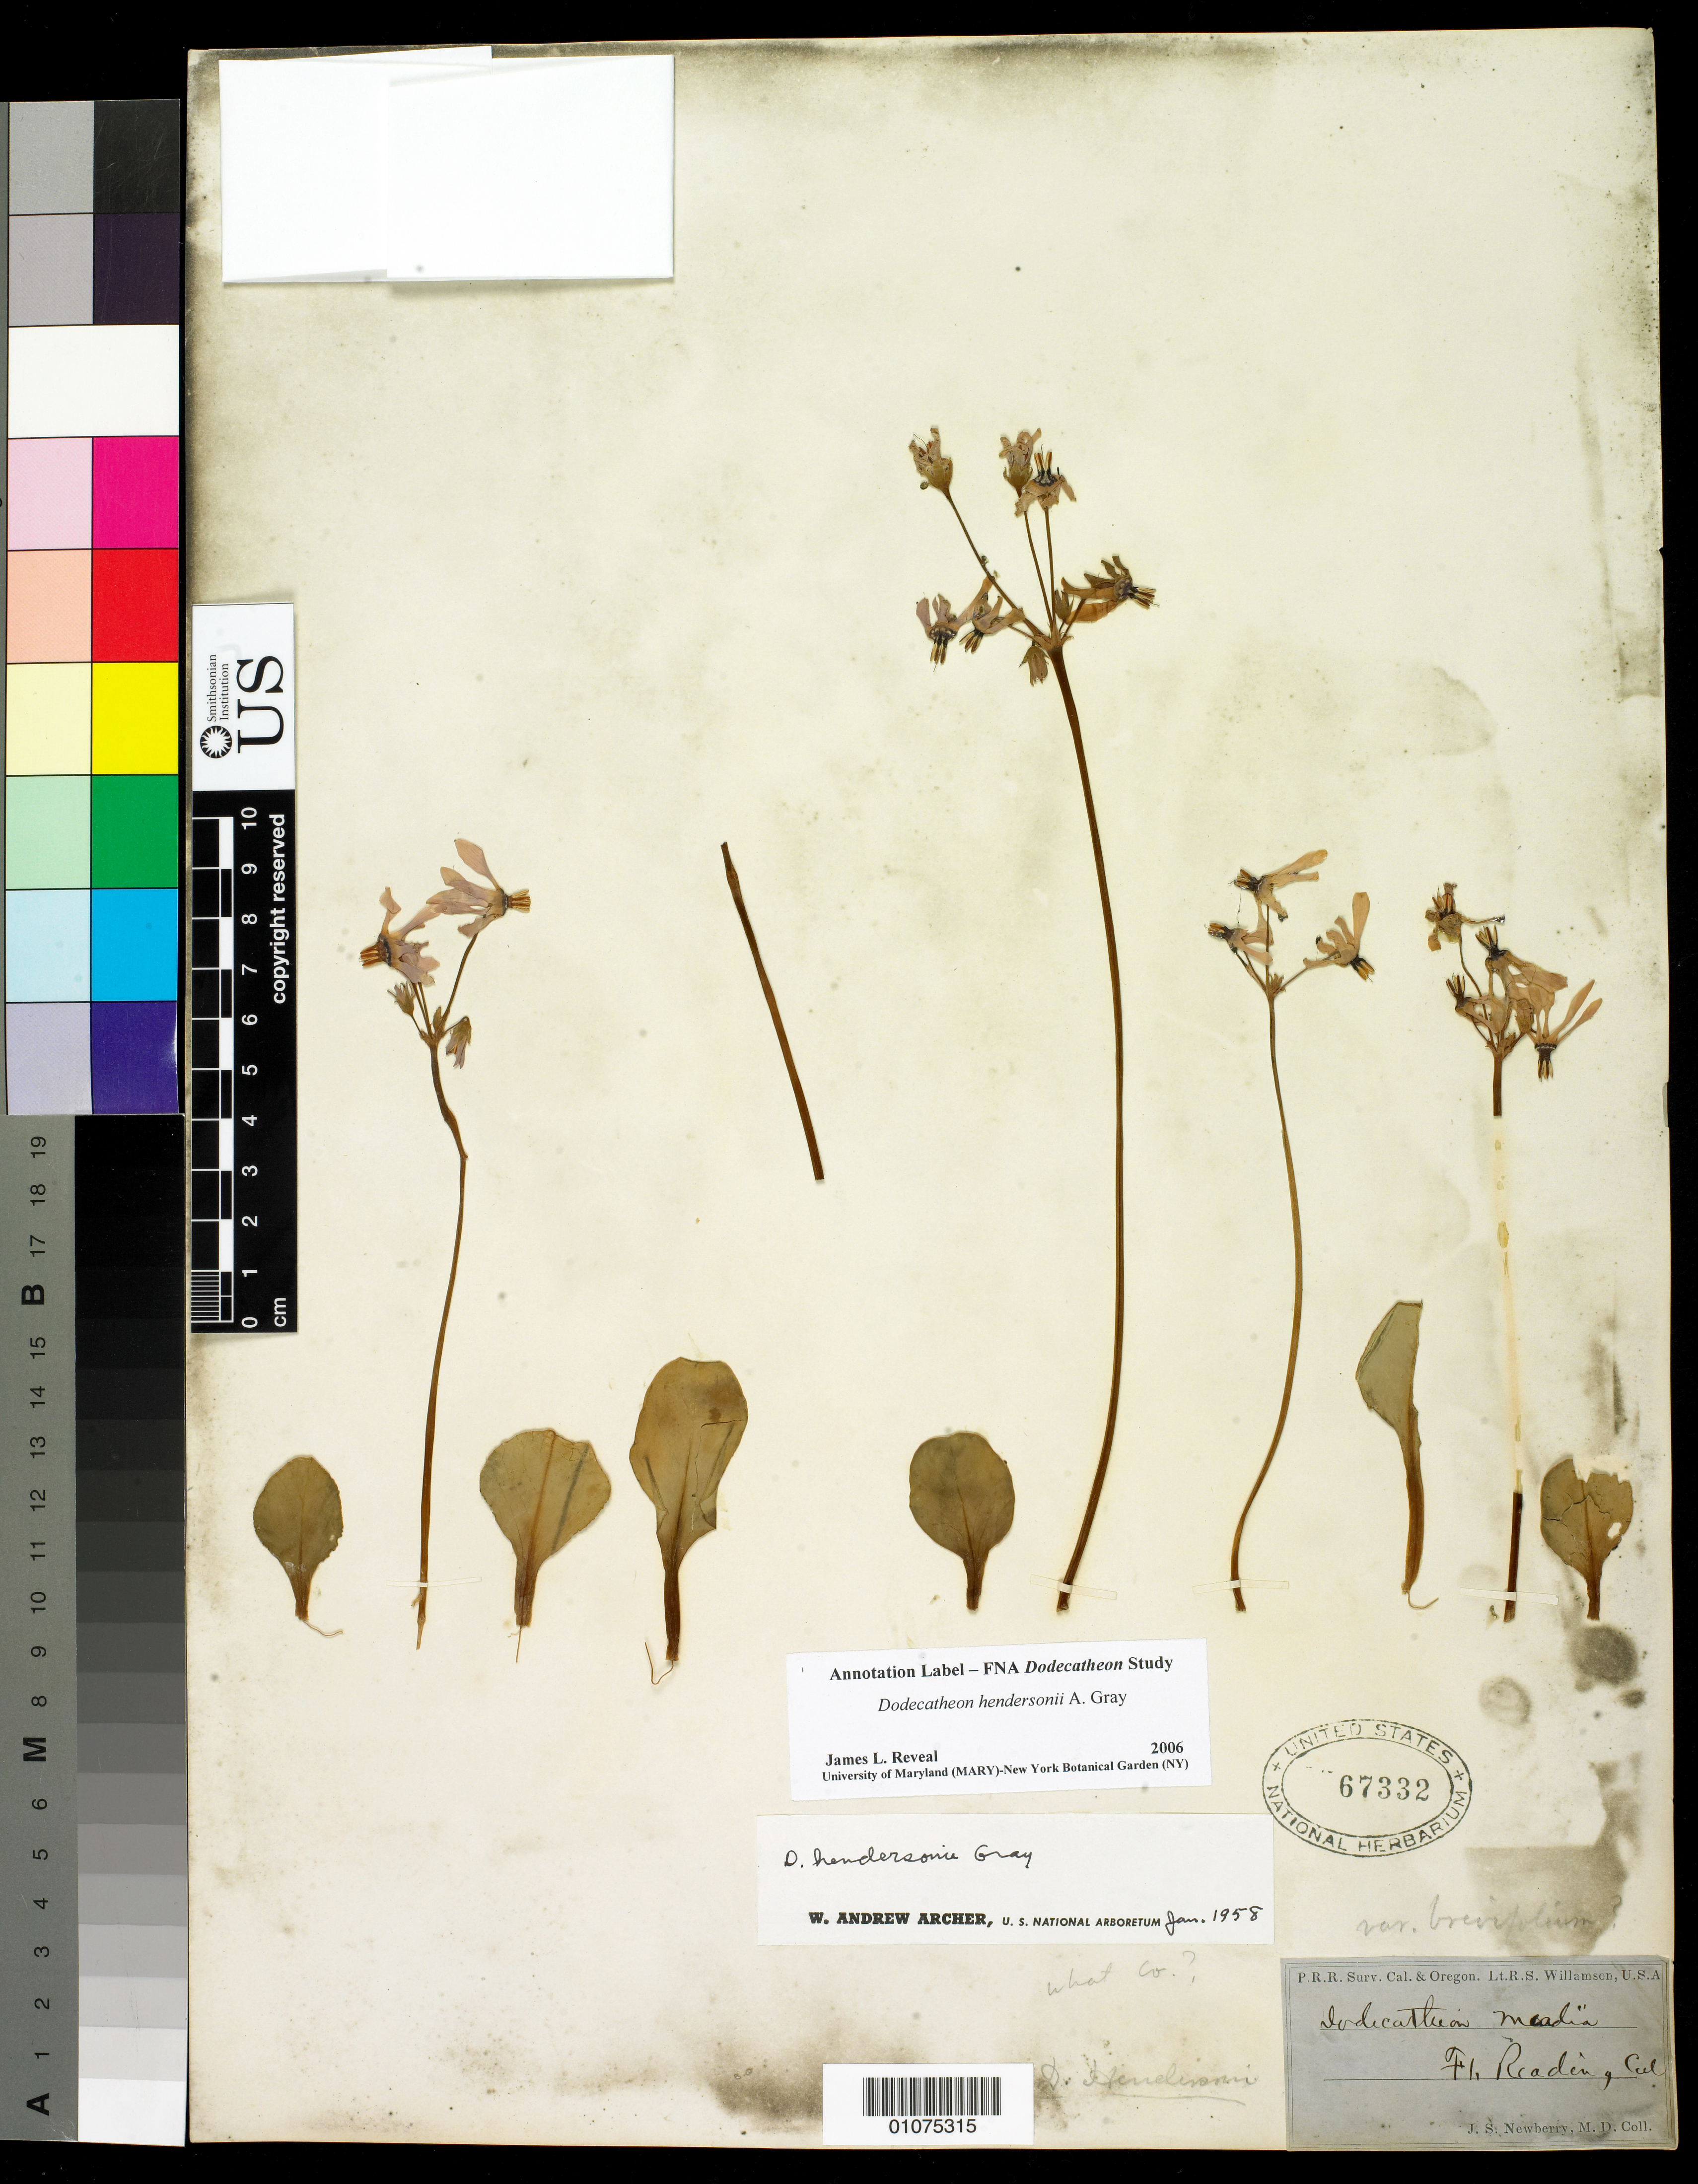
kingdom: Plantae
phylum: Tracheophyta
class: Magnoliopsida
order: Ericales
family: Primulaceae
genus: Dodecatheon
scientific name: Dodecatheon hendersonii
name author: A. Gray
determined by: Reveal, J. L.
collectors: J. S. Newberry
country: United States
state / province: California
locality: Ft. Resading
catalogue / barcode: US 67332